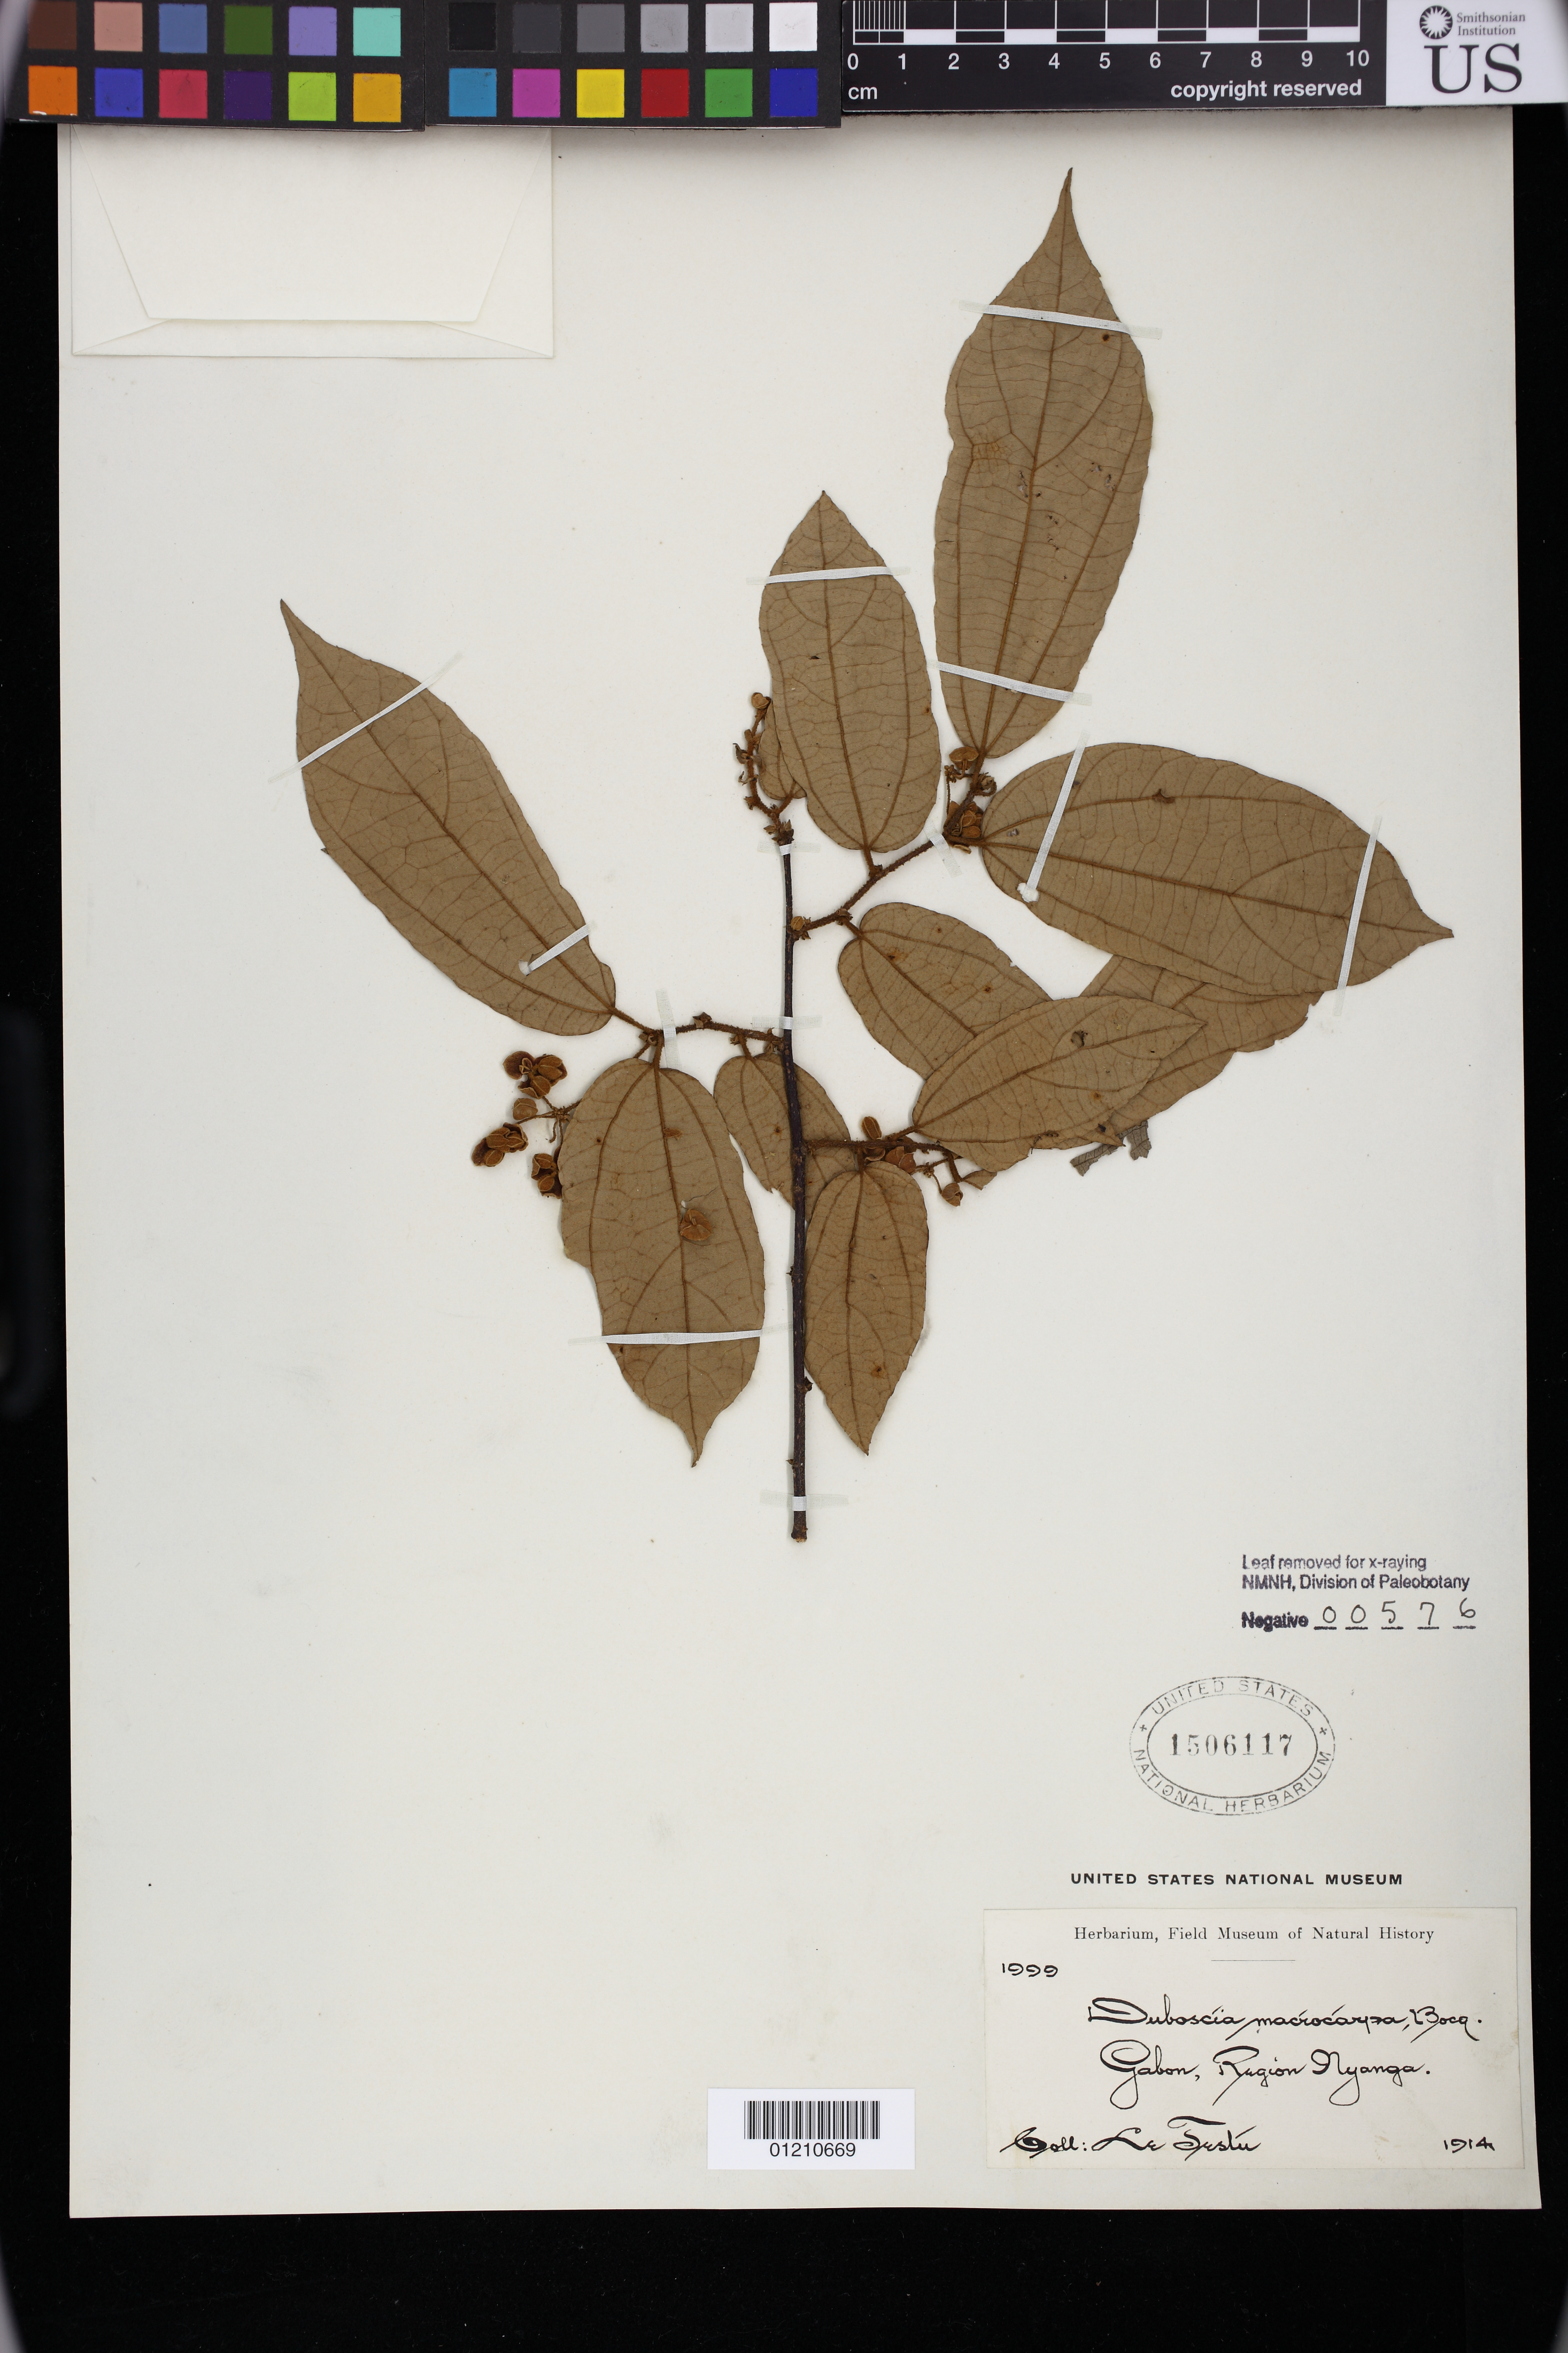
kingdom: Plantae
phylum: Tracheophyta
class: Magnoliopsida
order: Malvales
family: Malvaceae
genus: Duboscia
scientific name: Duboscia macrocarpa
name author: Bocq.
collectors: G. Le Testu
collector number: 1999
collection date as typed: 1914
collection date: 1914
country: Gabon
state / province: Nyanga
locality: Gabon: Région du Nyanga.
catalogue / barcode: US 1506117